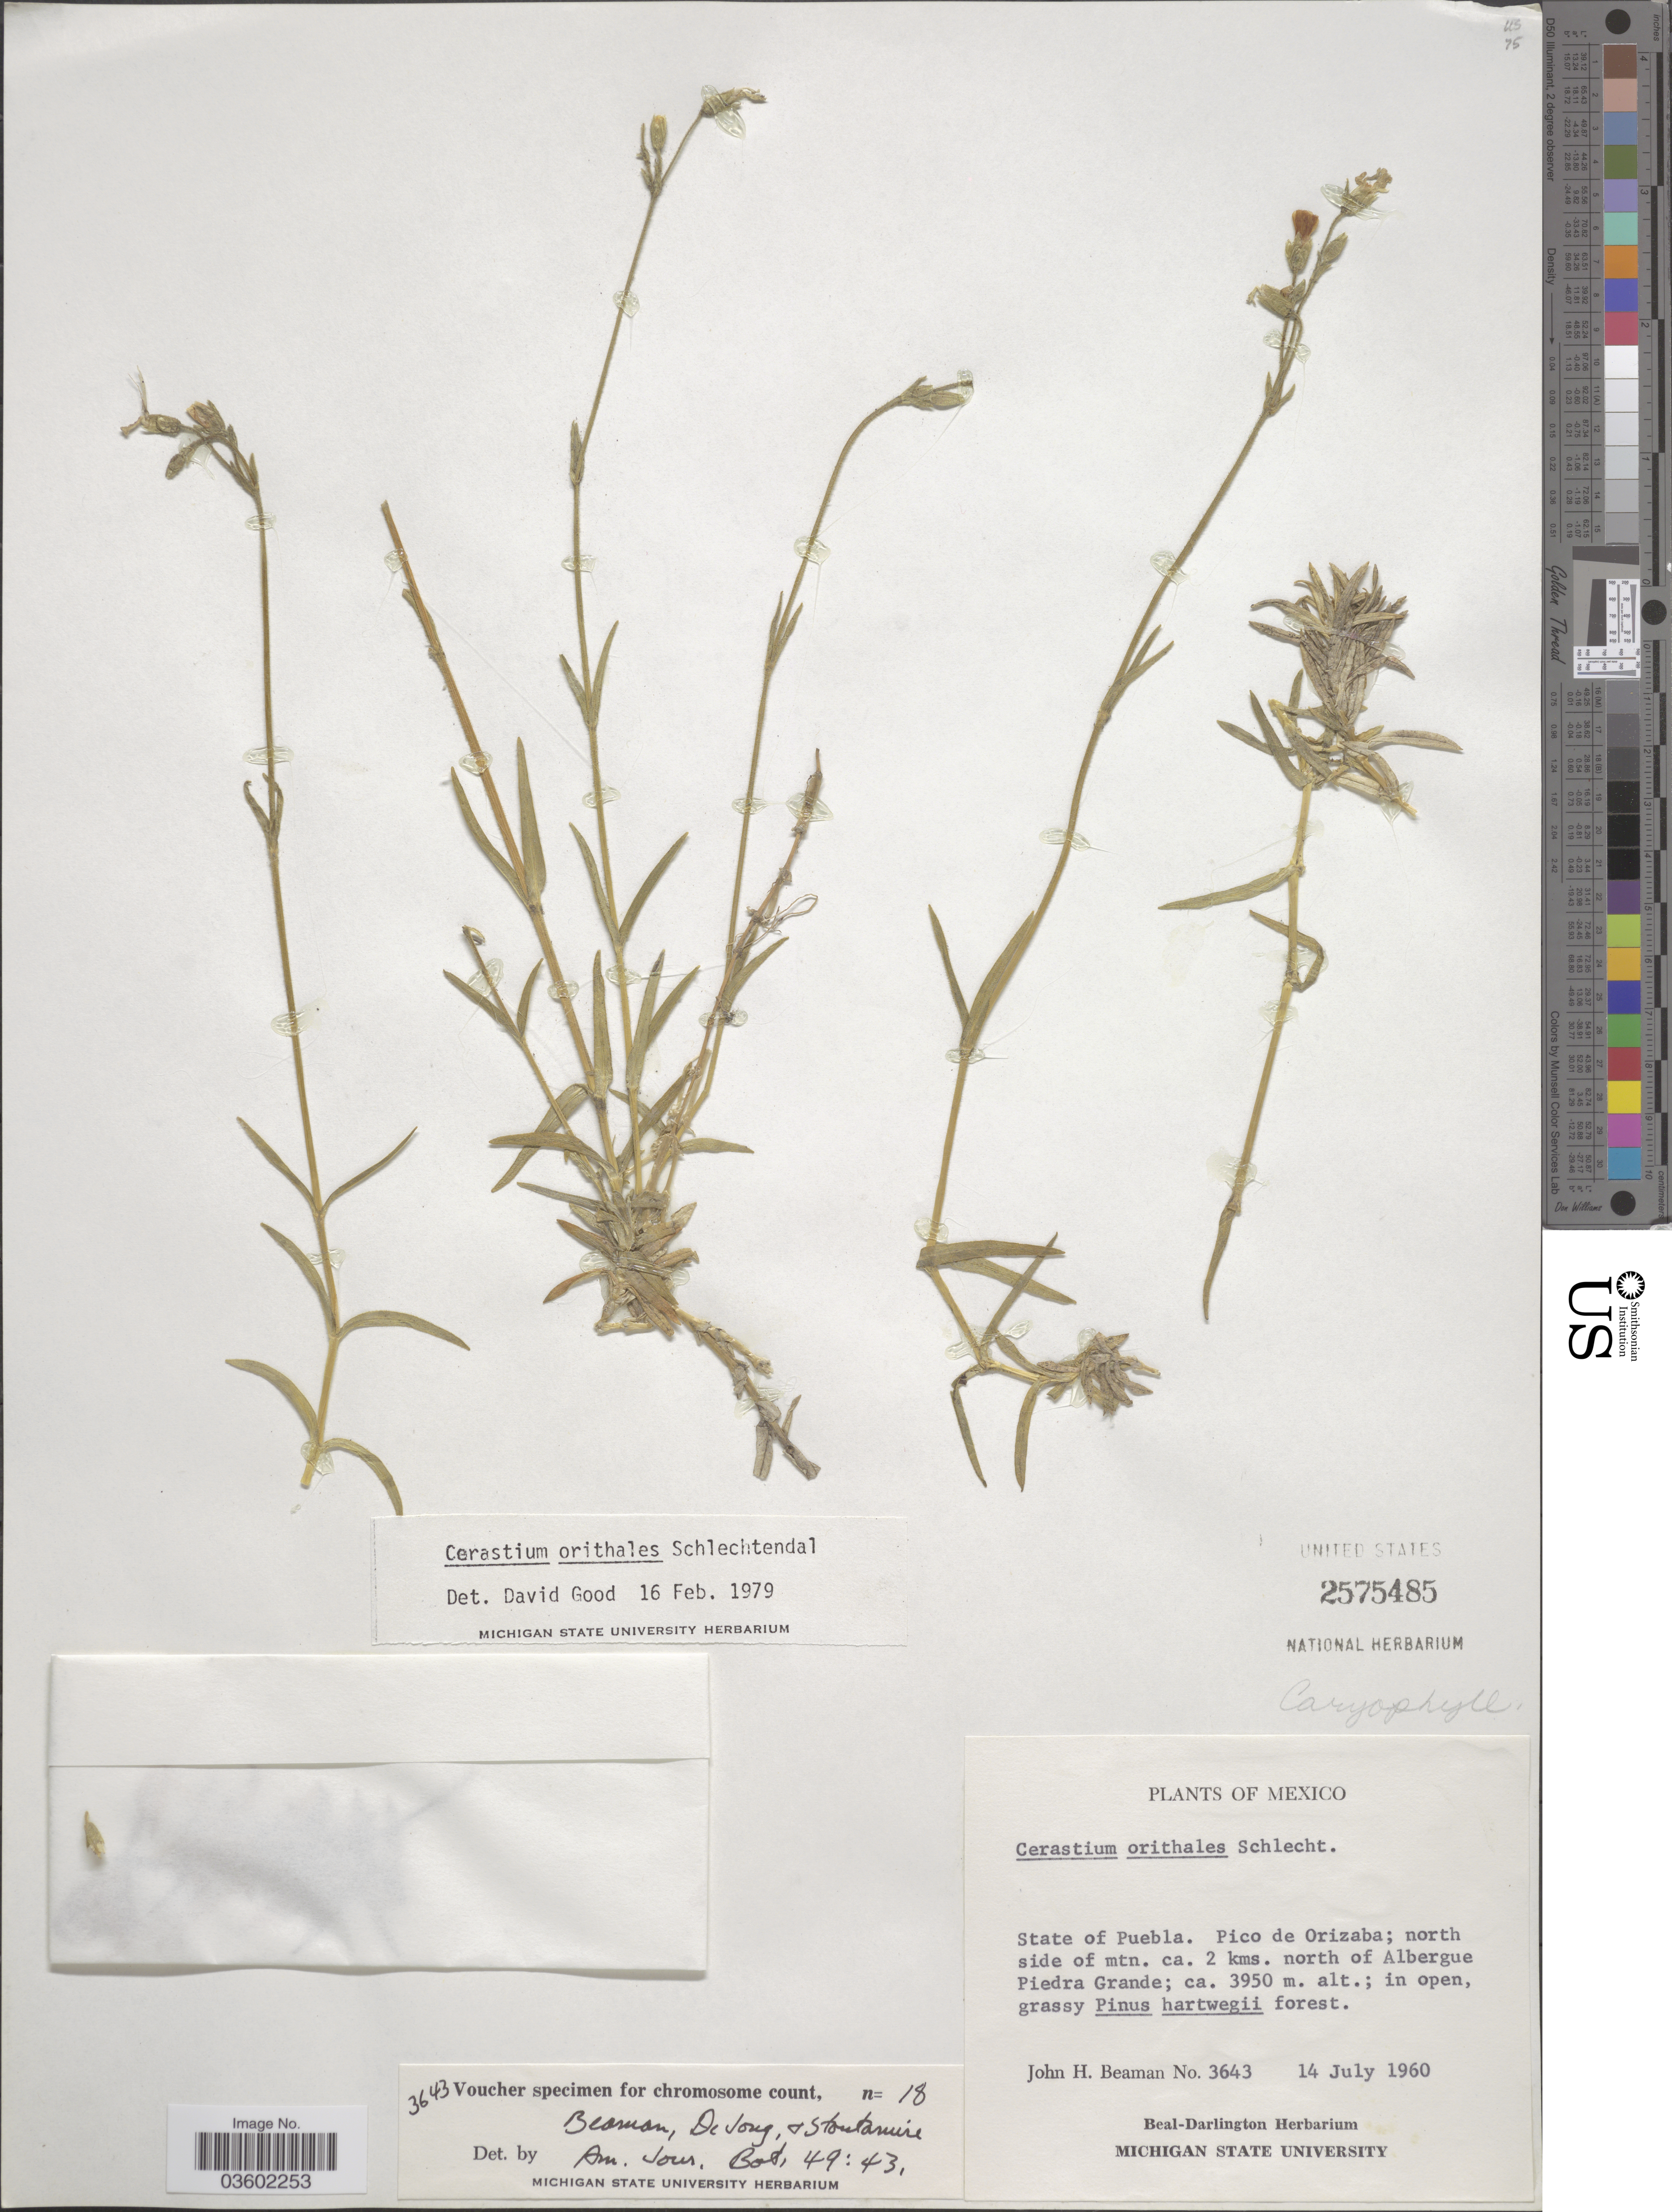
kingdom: Plantae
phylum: Tracheophyta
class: Magnoliopsida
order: Caryophyllales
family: Caryophyllaceae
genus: Cerastium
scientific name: Cerastium orithales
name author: Schltdl.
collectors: J. H. Beaman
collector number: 3643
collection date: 1960-07-14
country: Mexico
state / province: Puebla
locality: Pico de Orizaba; north side of mtn. ca. 2 kms. north of Albergue Piedra Grande.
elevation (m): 3950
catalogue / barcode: US 2575485